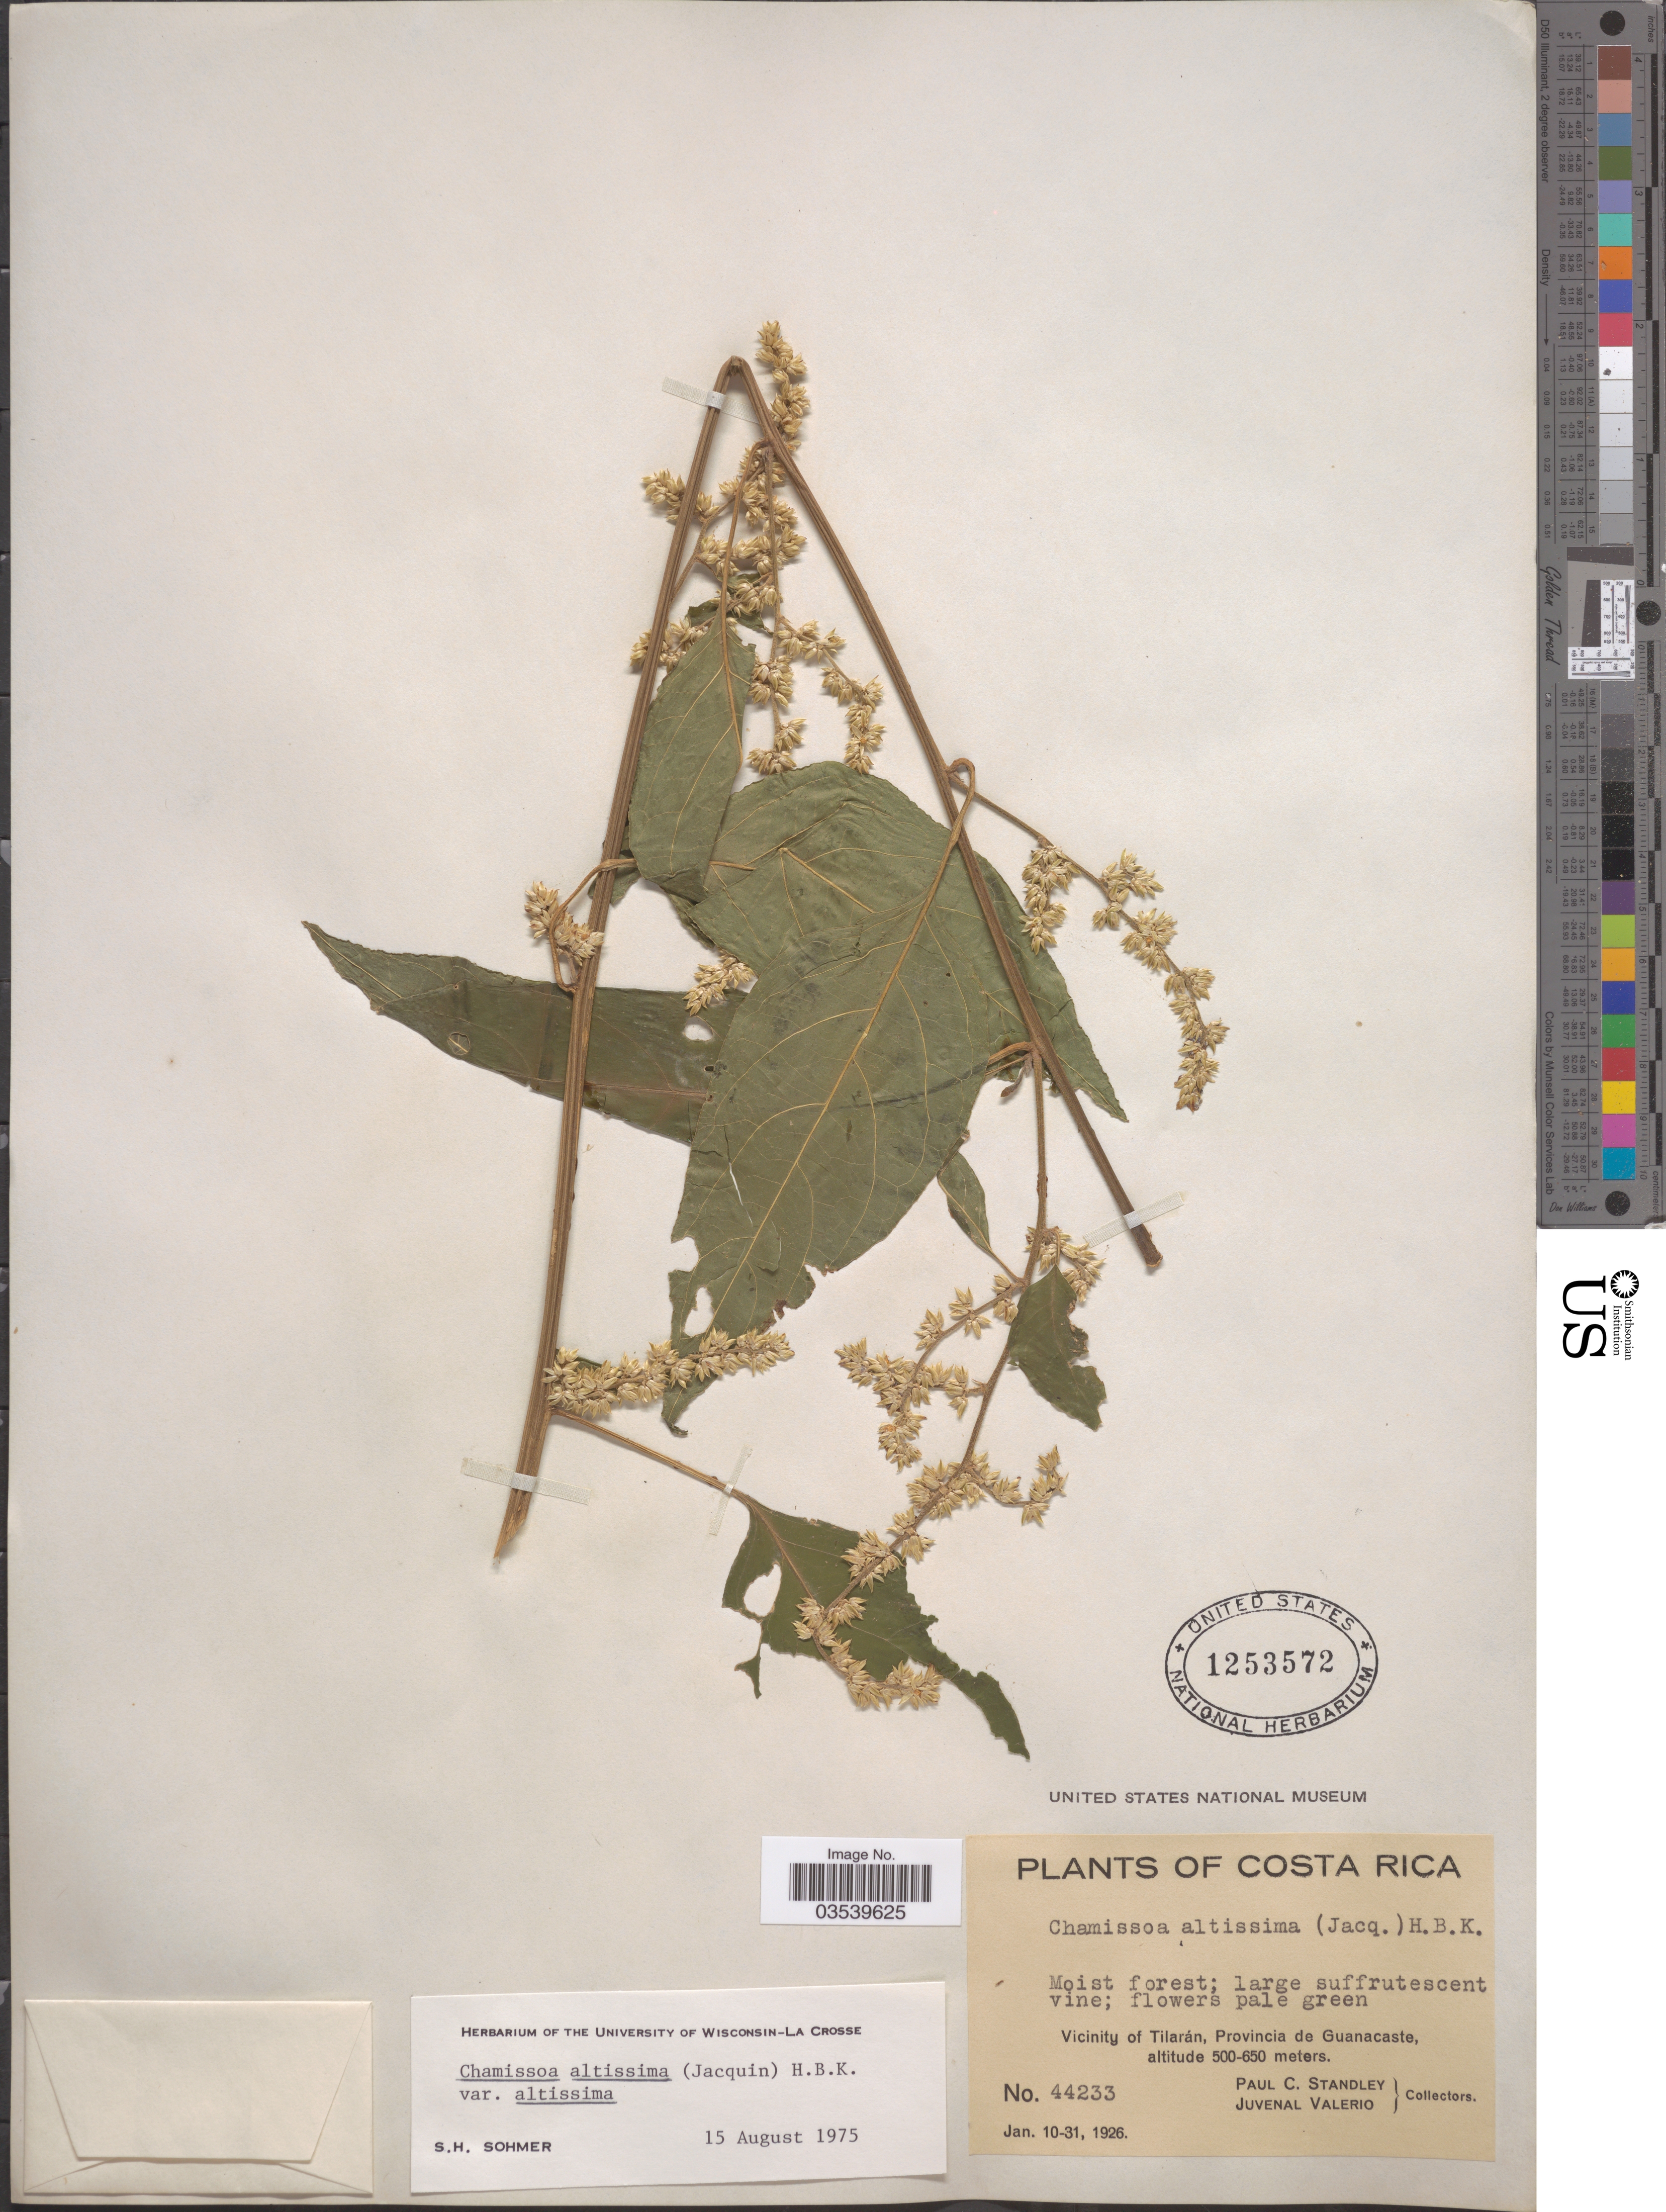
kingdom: Plantae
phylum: Tracheophyta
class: Magnoliopsida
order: Caryophyllales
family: Amaranthaceae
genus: Chamissoa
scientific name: Chamissoa altissima var. altissima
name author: (Jacq.) Kunth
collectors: P. C. Standley & J. Valerio R.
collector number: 44233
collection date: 1926-01-10/1926-01-31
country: Costa Rica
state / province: Guanacaste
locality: Vicinity of Tilarán.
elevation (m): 500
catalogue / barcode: US 1253572